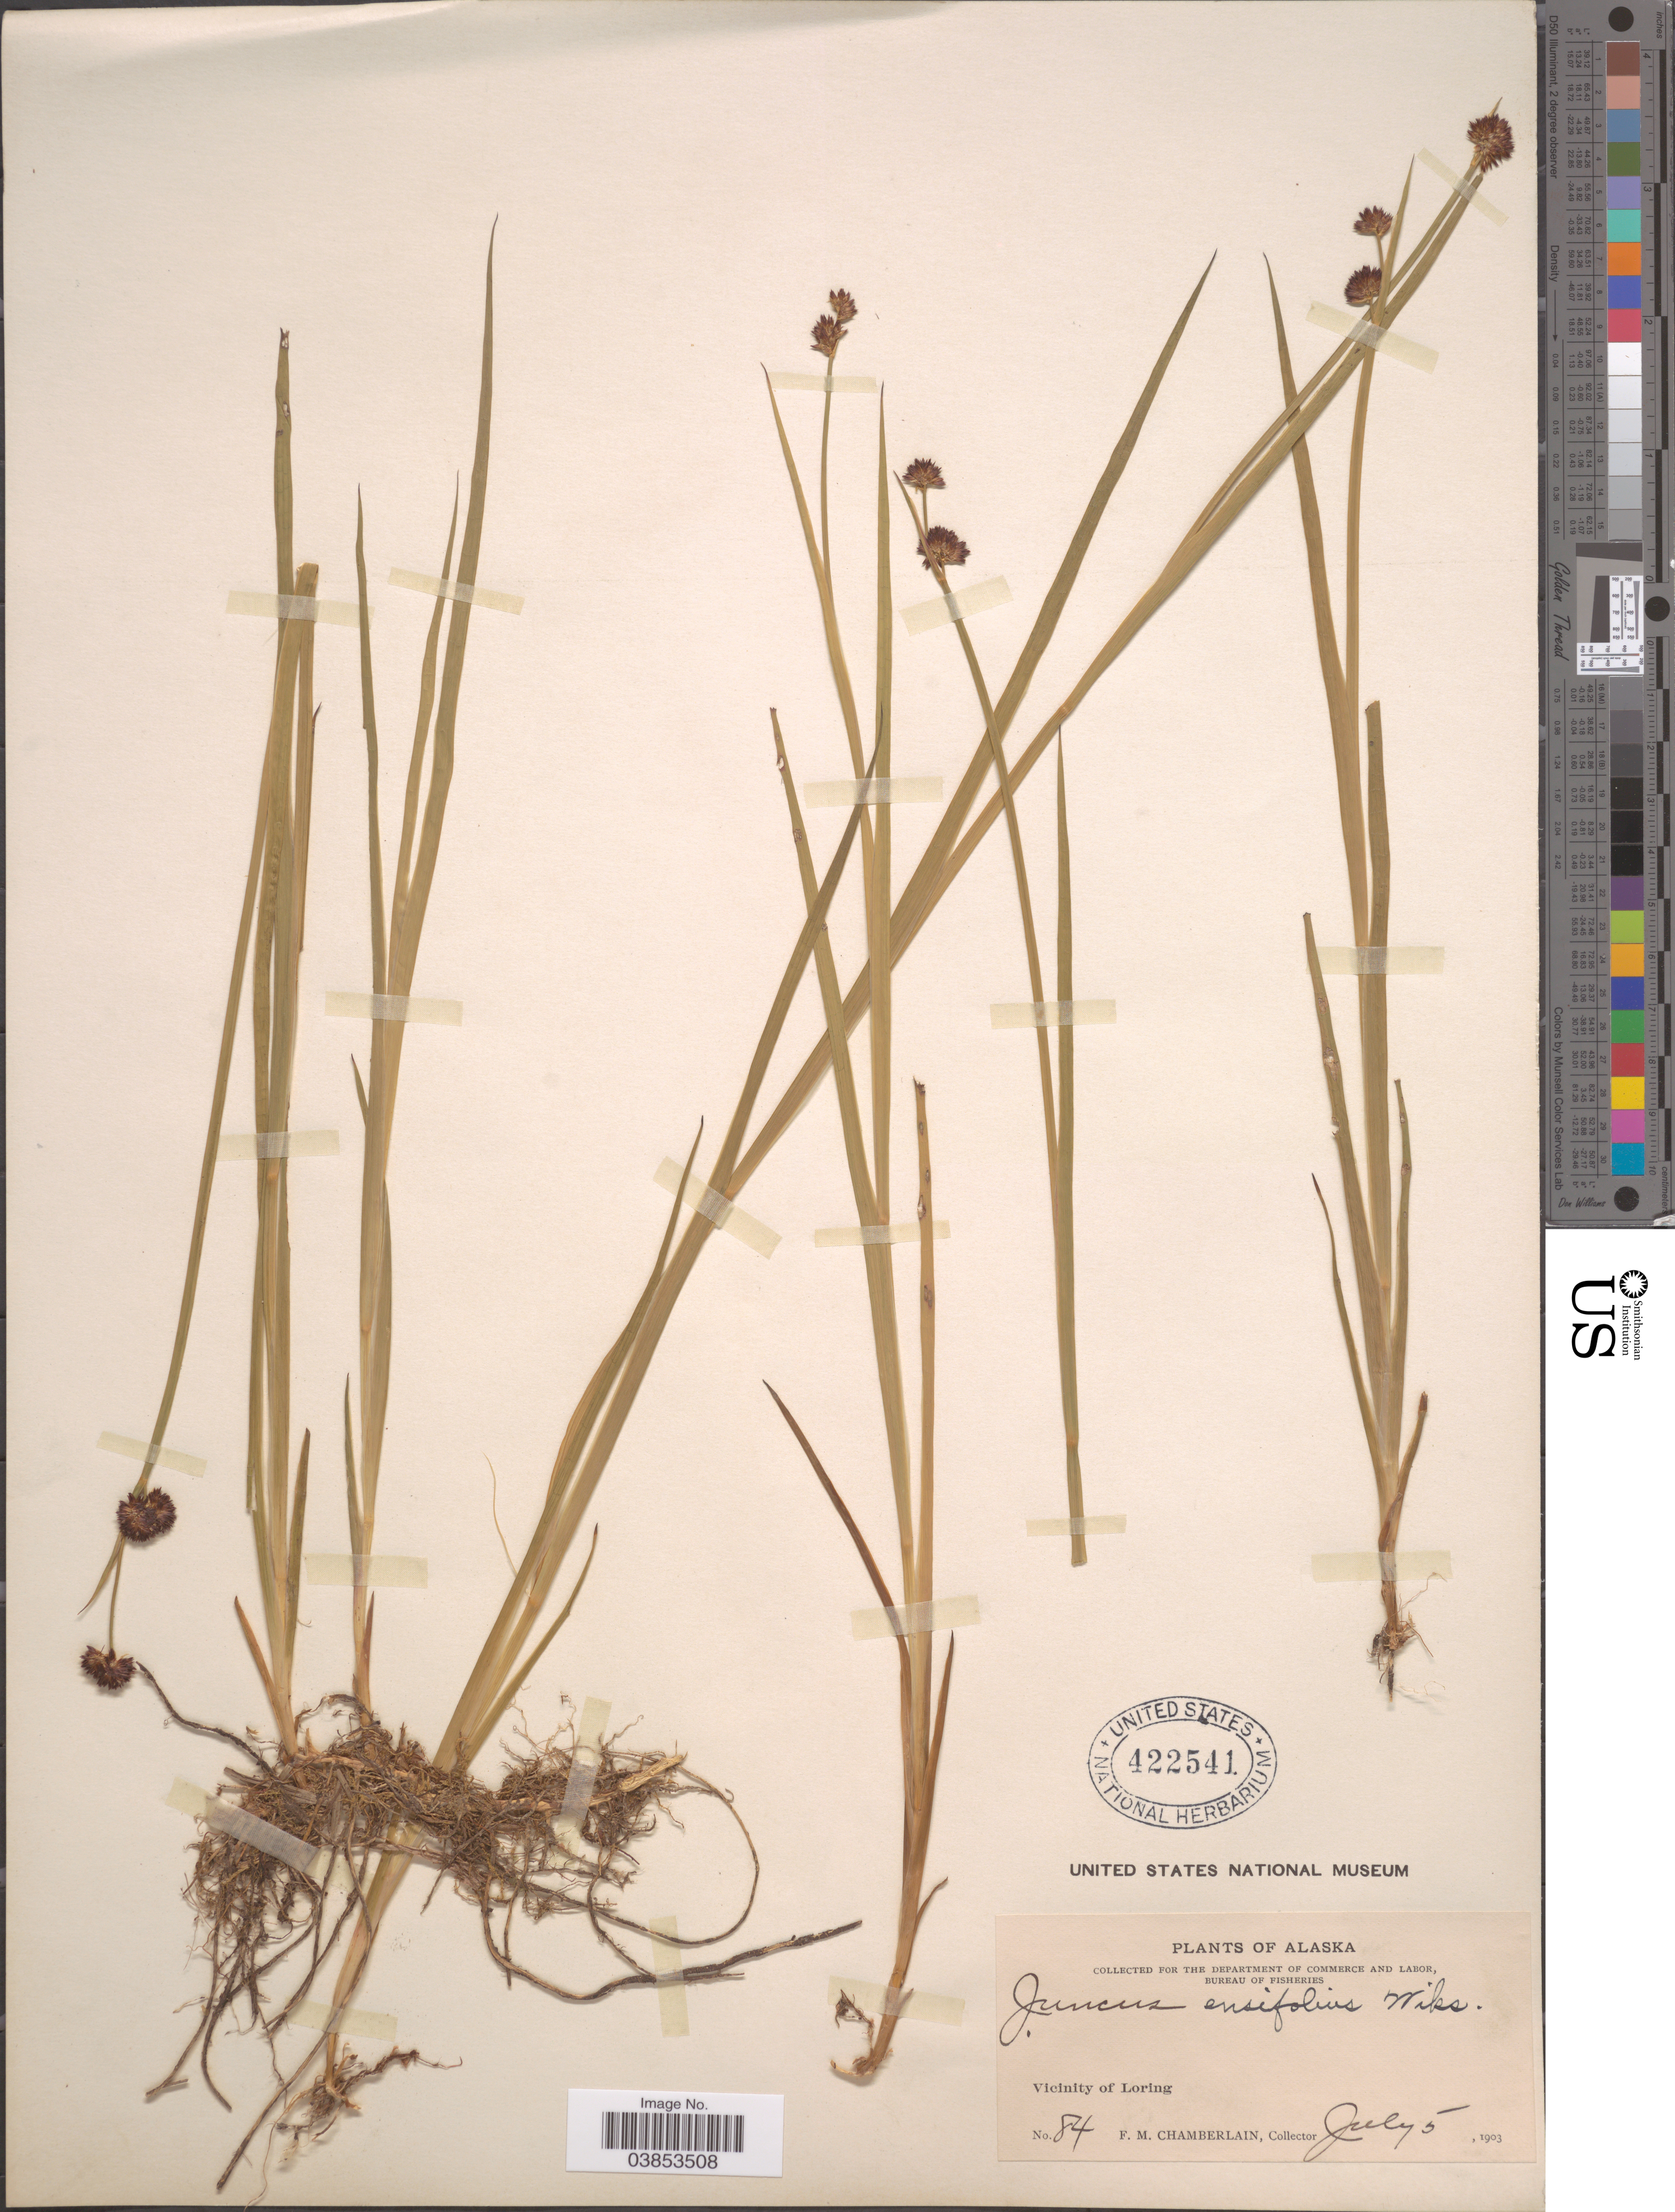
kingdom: Plantae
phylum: Tracheophyta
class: Liliopsida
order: Poales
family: Juncaceae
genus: Juncus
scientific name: Juncus ensifolius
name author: Wikstr.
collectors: F. Chamberlain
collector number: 84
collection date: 1903-07-05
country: United States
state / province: Alaska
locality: Vicinity of Loring.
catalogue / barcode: US 422541